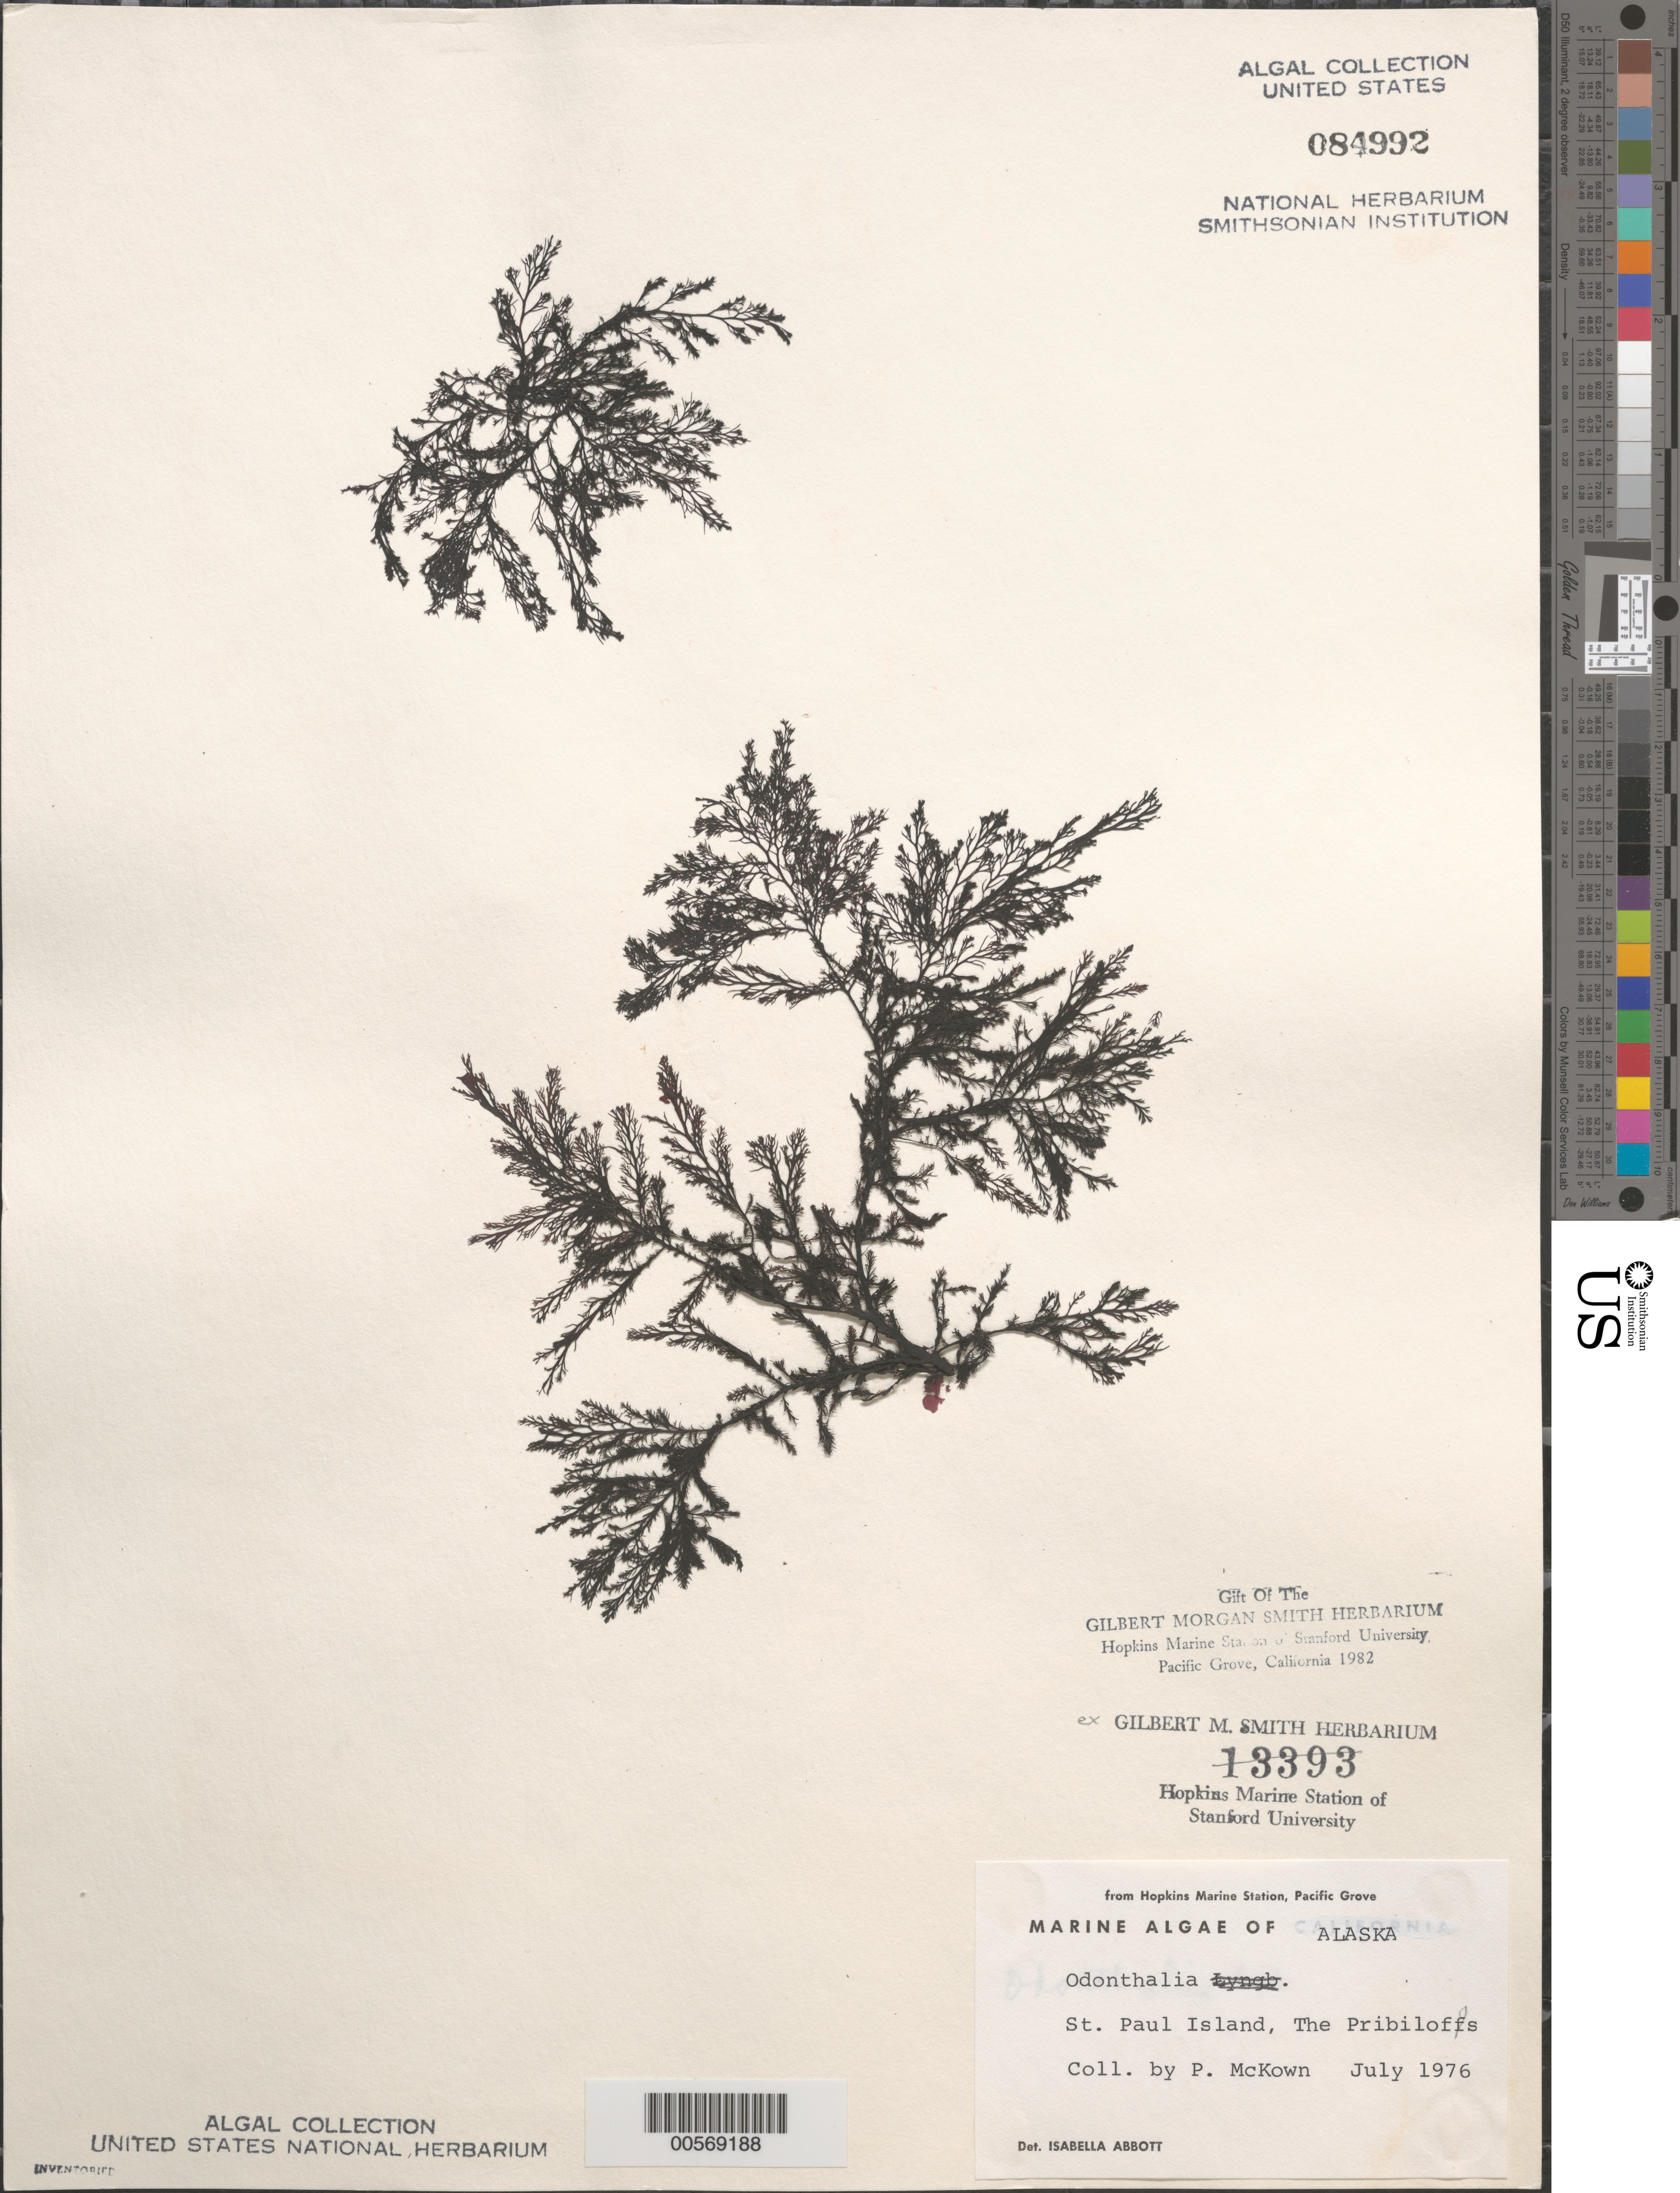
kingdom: Plantae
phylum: Rhodophyta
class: Florideophyceae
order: Ceramiales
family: Rhodomelaceae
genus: Odonthalia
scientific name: Odonthalia sp.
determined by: Abbott, Isabella A.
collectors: P. McKown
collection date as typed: Jul 1976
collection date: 1976-07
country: United States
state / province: Alaska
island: St. Paul Island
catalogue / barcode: US 84992